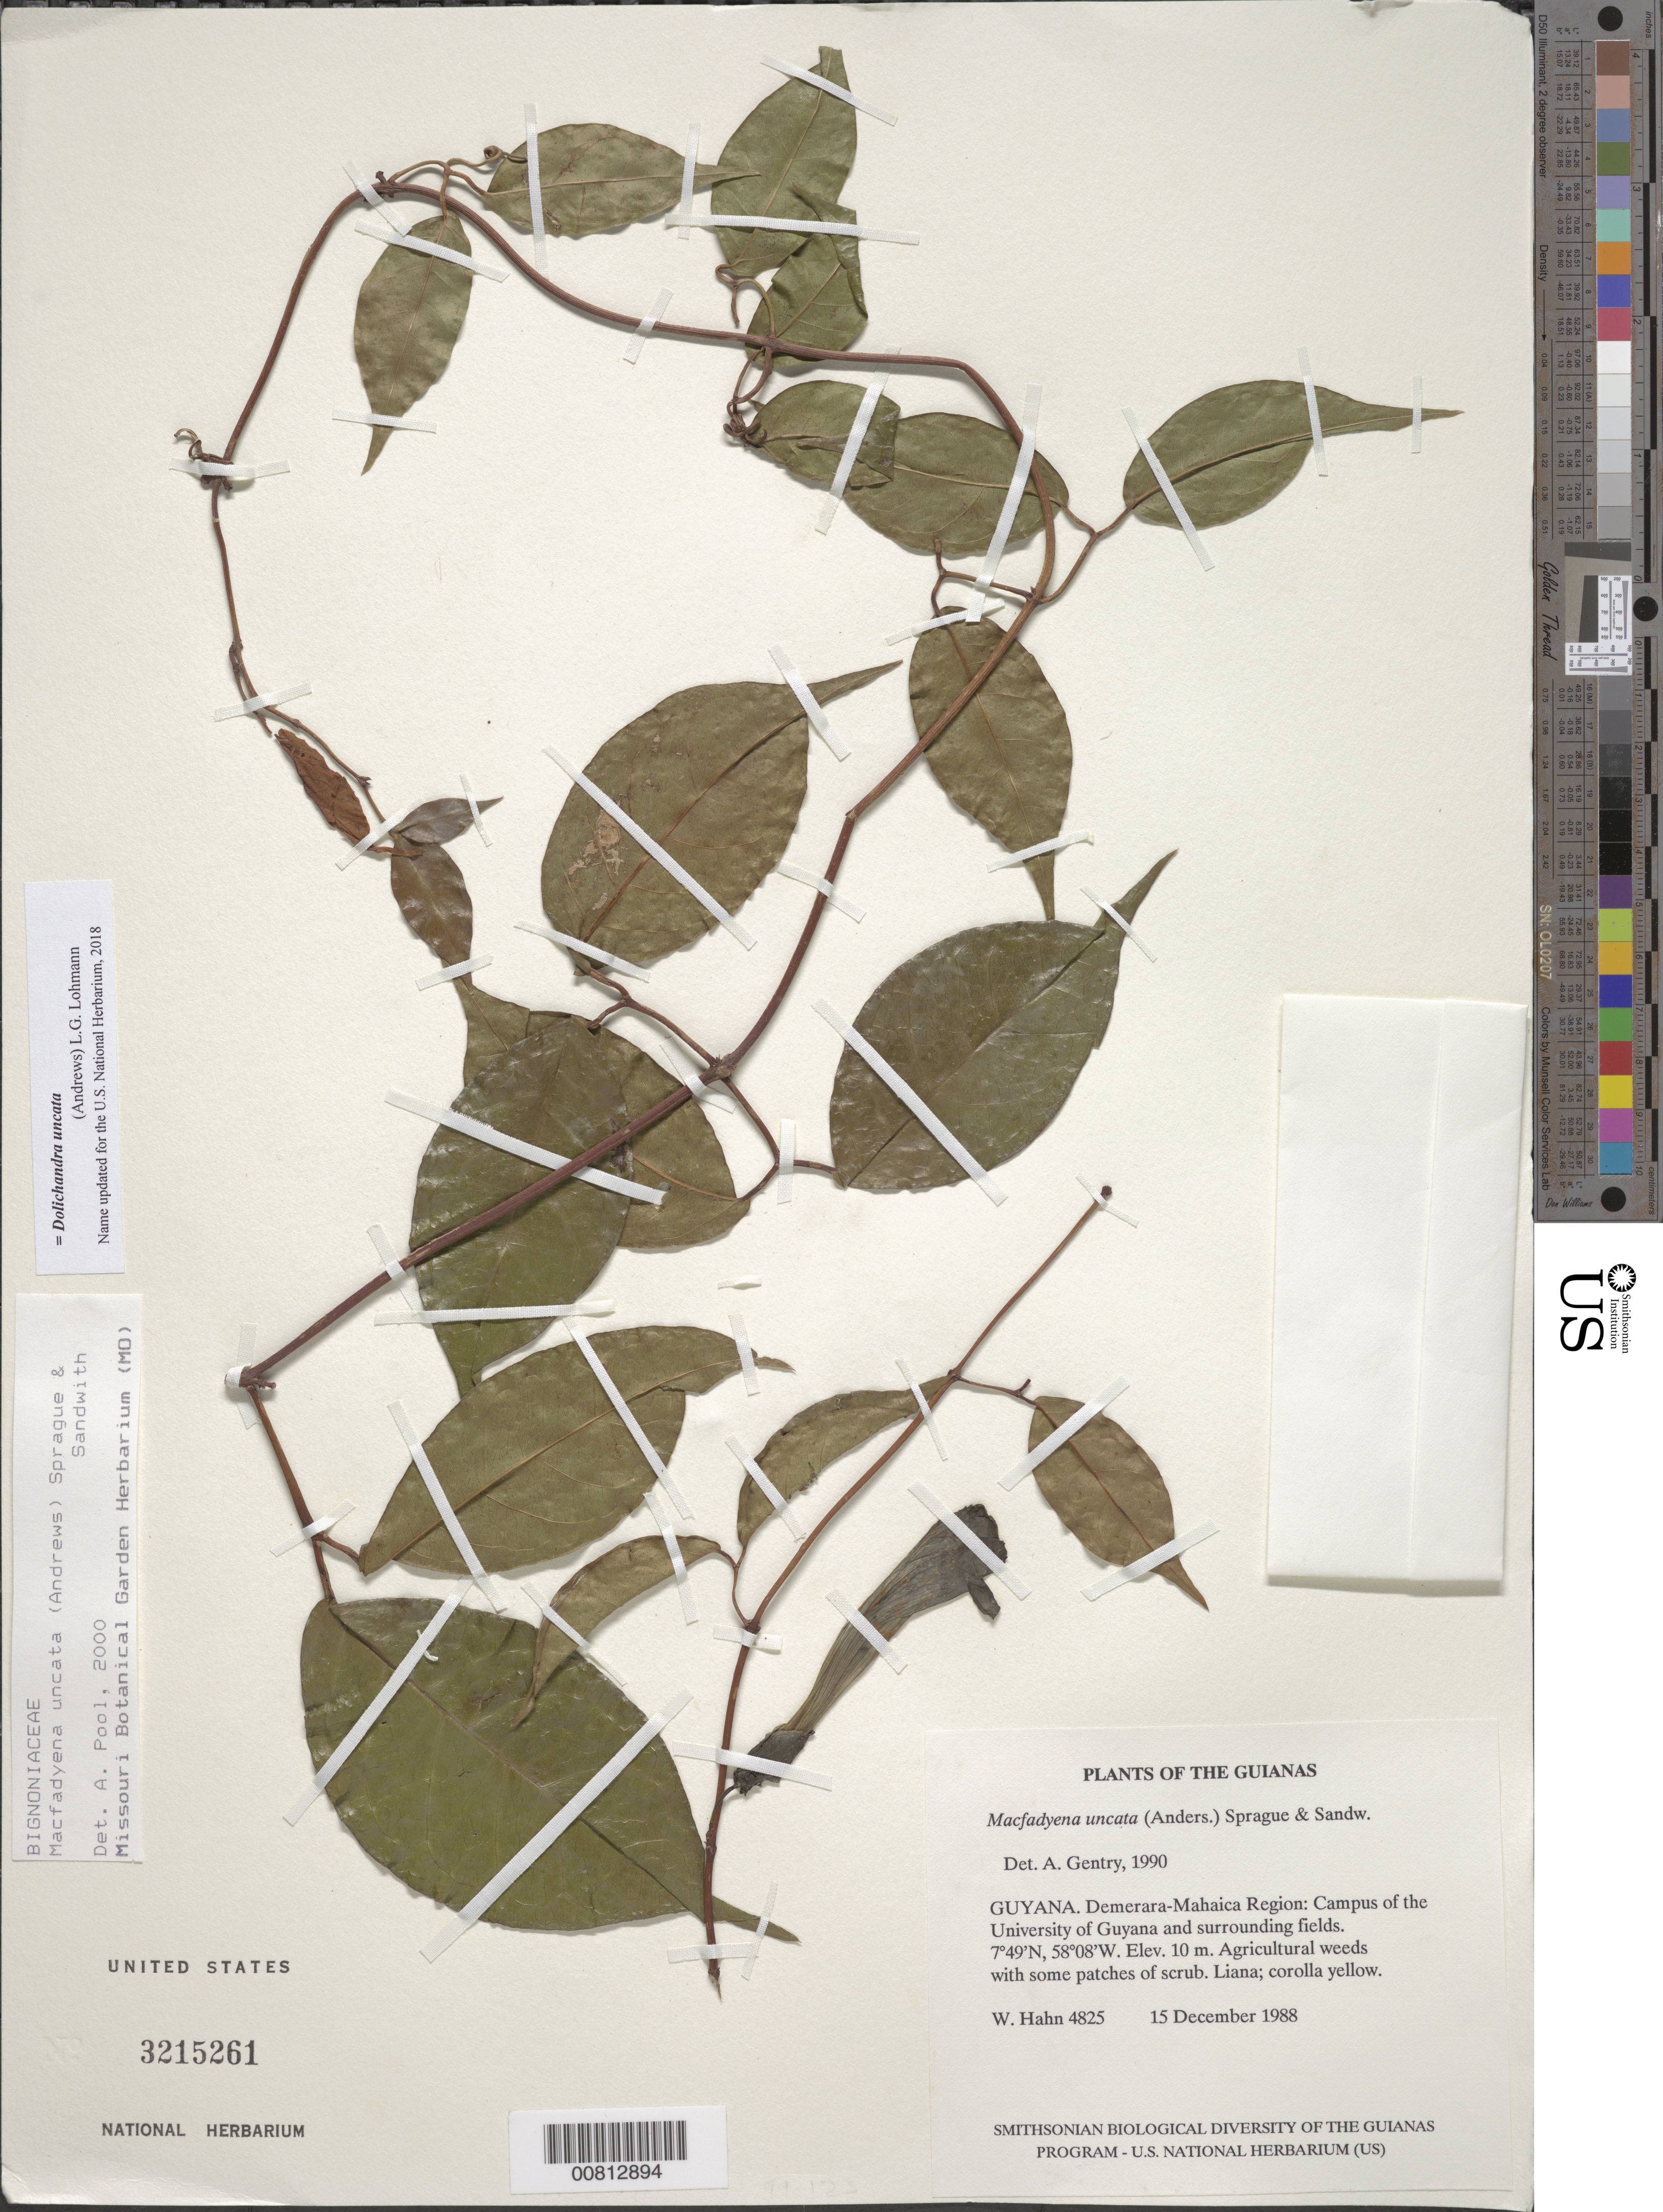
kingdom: Plantae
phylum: Tracheophyta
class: Magnoliopsida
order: Lamiales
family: Bignoniaceae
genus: Dolichandra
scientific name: Dolichandra uncata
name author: (Andrews) L.G. Lohmann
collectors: W. Hahn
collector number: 4825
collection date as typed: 15 December 1988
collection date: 1988-12-15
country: Guyana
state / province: Demerara-Mahaica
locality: Campus of the University of Guyana and surrounding fields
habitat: Agricultural weeds with some patches of scrub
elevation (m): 10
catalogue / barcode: US 3215261